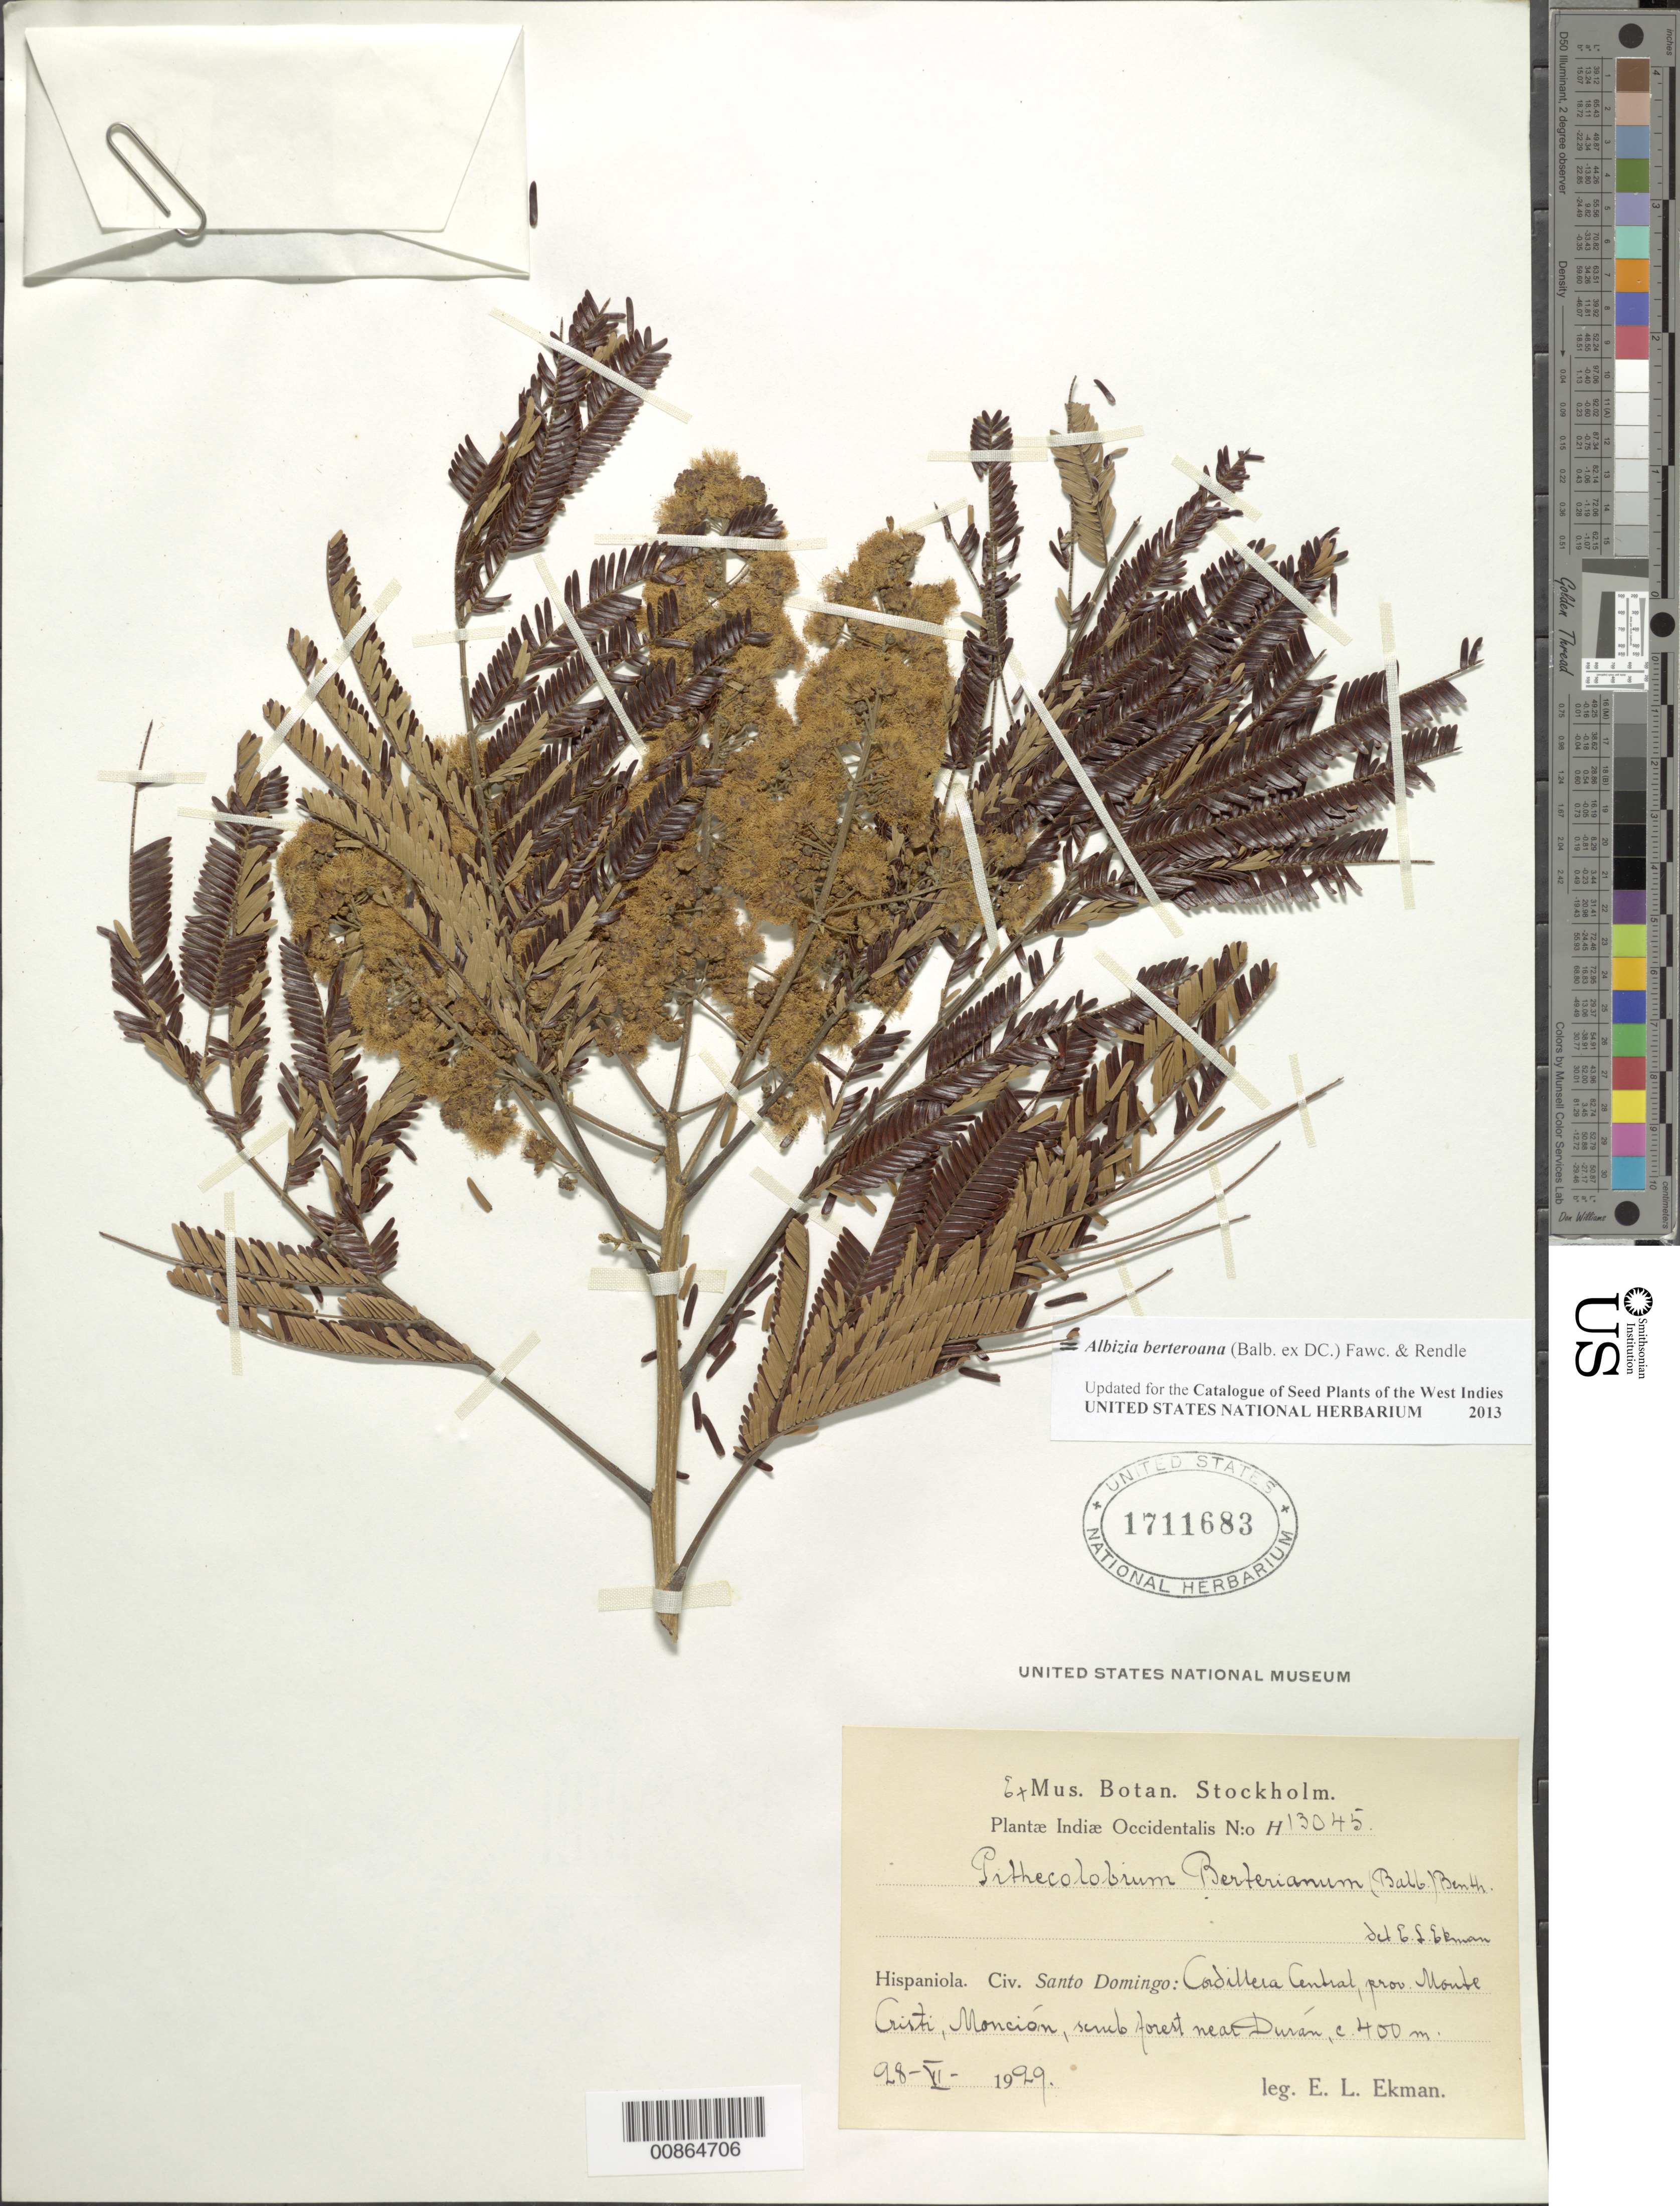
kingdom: Plantae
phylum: Tracheophyta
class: Magnoliopsida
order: Fabales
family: Fabaceae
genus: Pseudalbizzia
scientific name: Pseudalbizzia berteroana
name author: (Balb. ex DC.) Britton & Rose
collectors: E. L. Ekman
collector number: H 13045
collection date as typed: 28 Jun 1929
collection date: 1929-06-28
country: Dominican Republic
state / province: Monte Cristi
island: Hispaniola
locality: Cordillera Central, Monción. Near Durán.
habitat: Scrub forest.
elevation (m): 400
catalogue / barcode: US 1711683